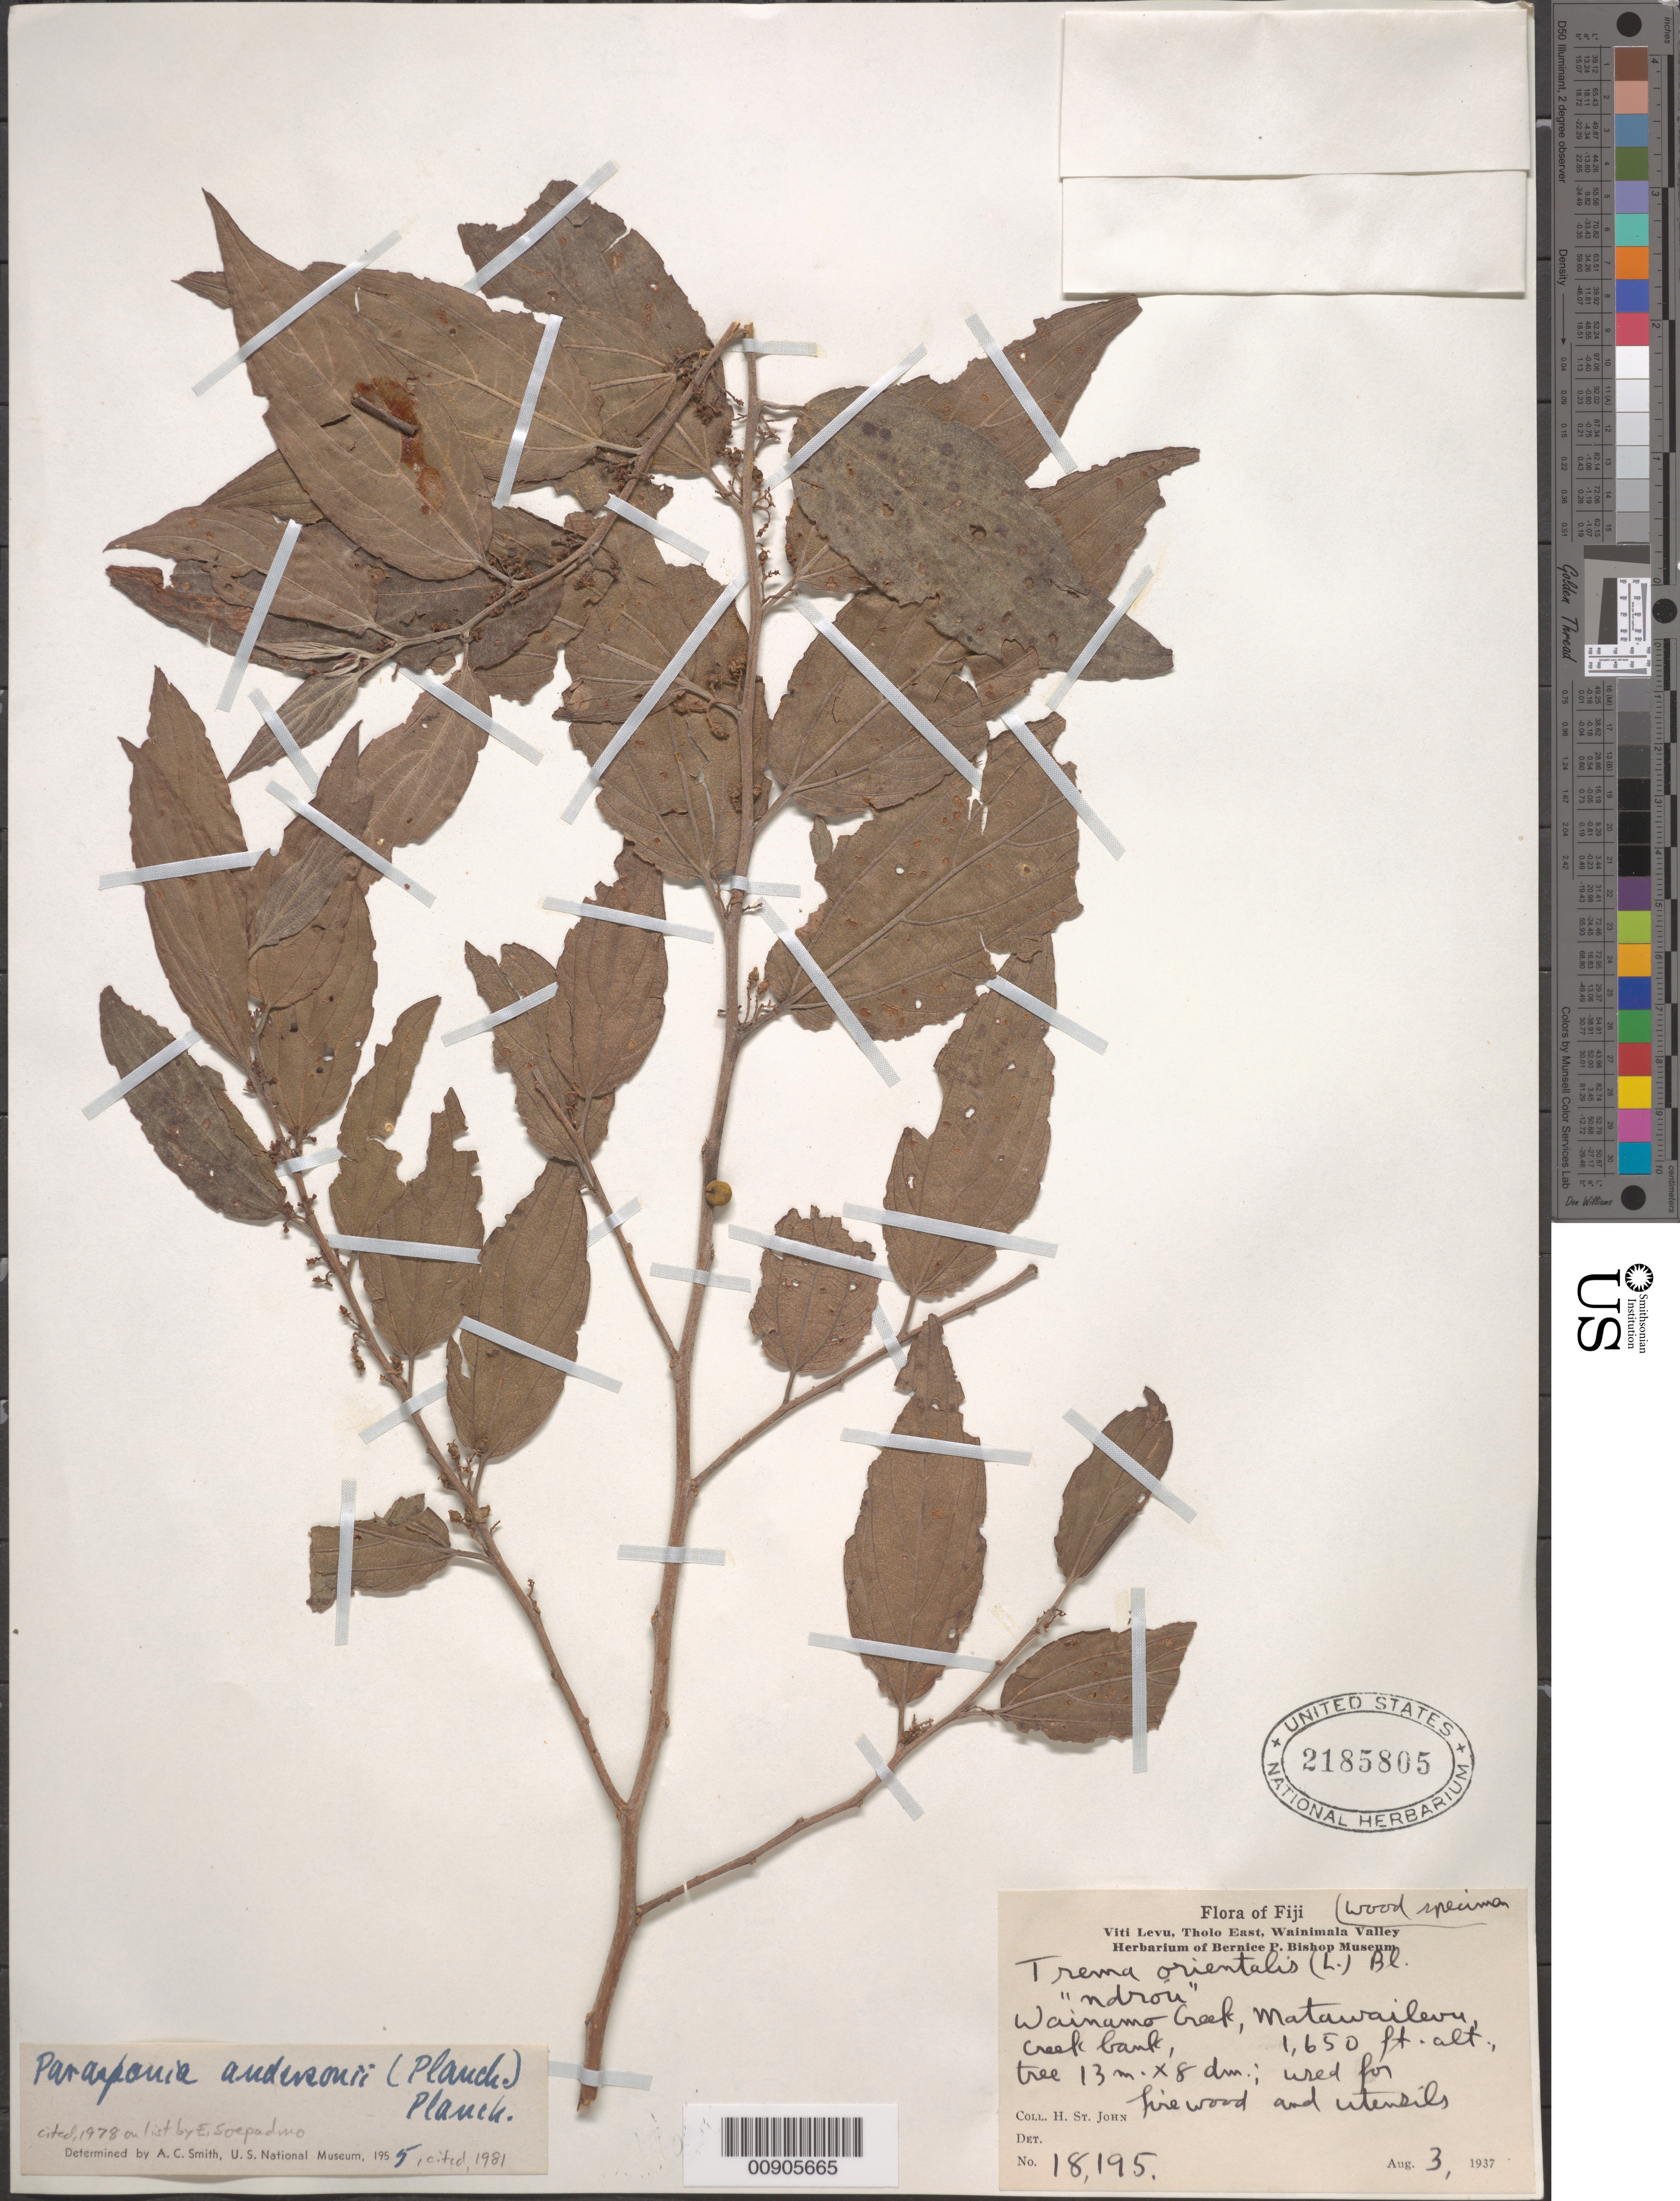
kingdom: Plantae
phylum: Tracheophyta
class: Magnoliopsida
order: Rosales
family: Cannabaceae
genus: Parasponia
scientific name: Parasponia andersonii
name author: Planch.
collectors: H. St. John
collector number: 18195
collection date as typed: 03 Aug 1937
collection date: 1937-08-03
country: Fiji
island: Viti Levu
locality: Tholo East, Wainimala Valley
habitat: Creek bank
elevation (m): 503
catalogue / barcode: US 2185805